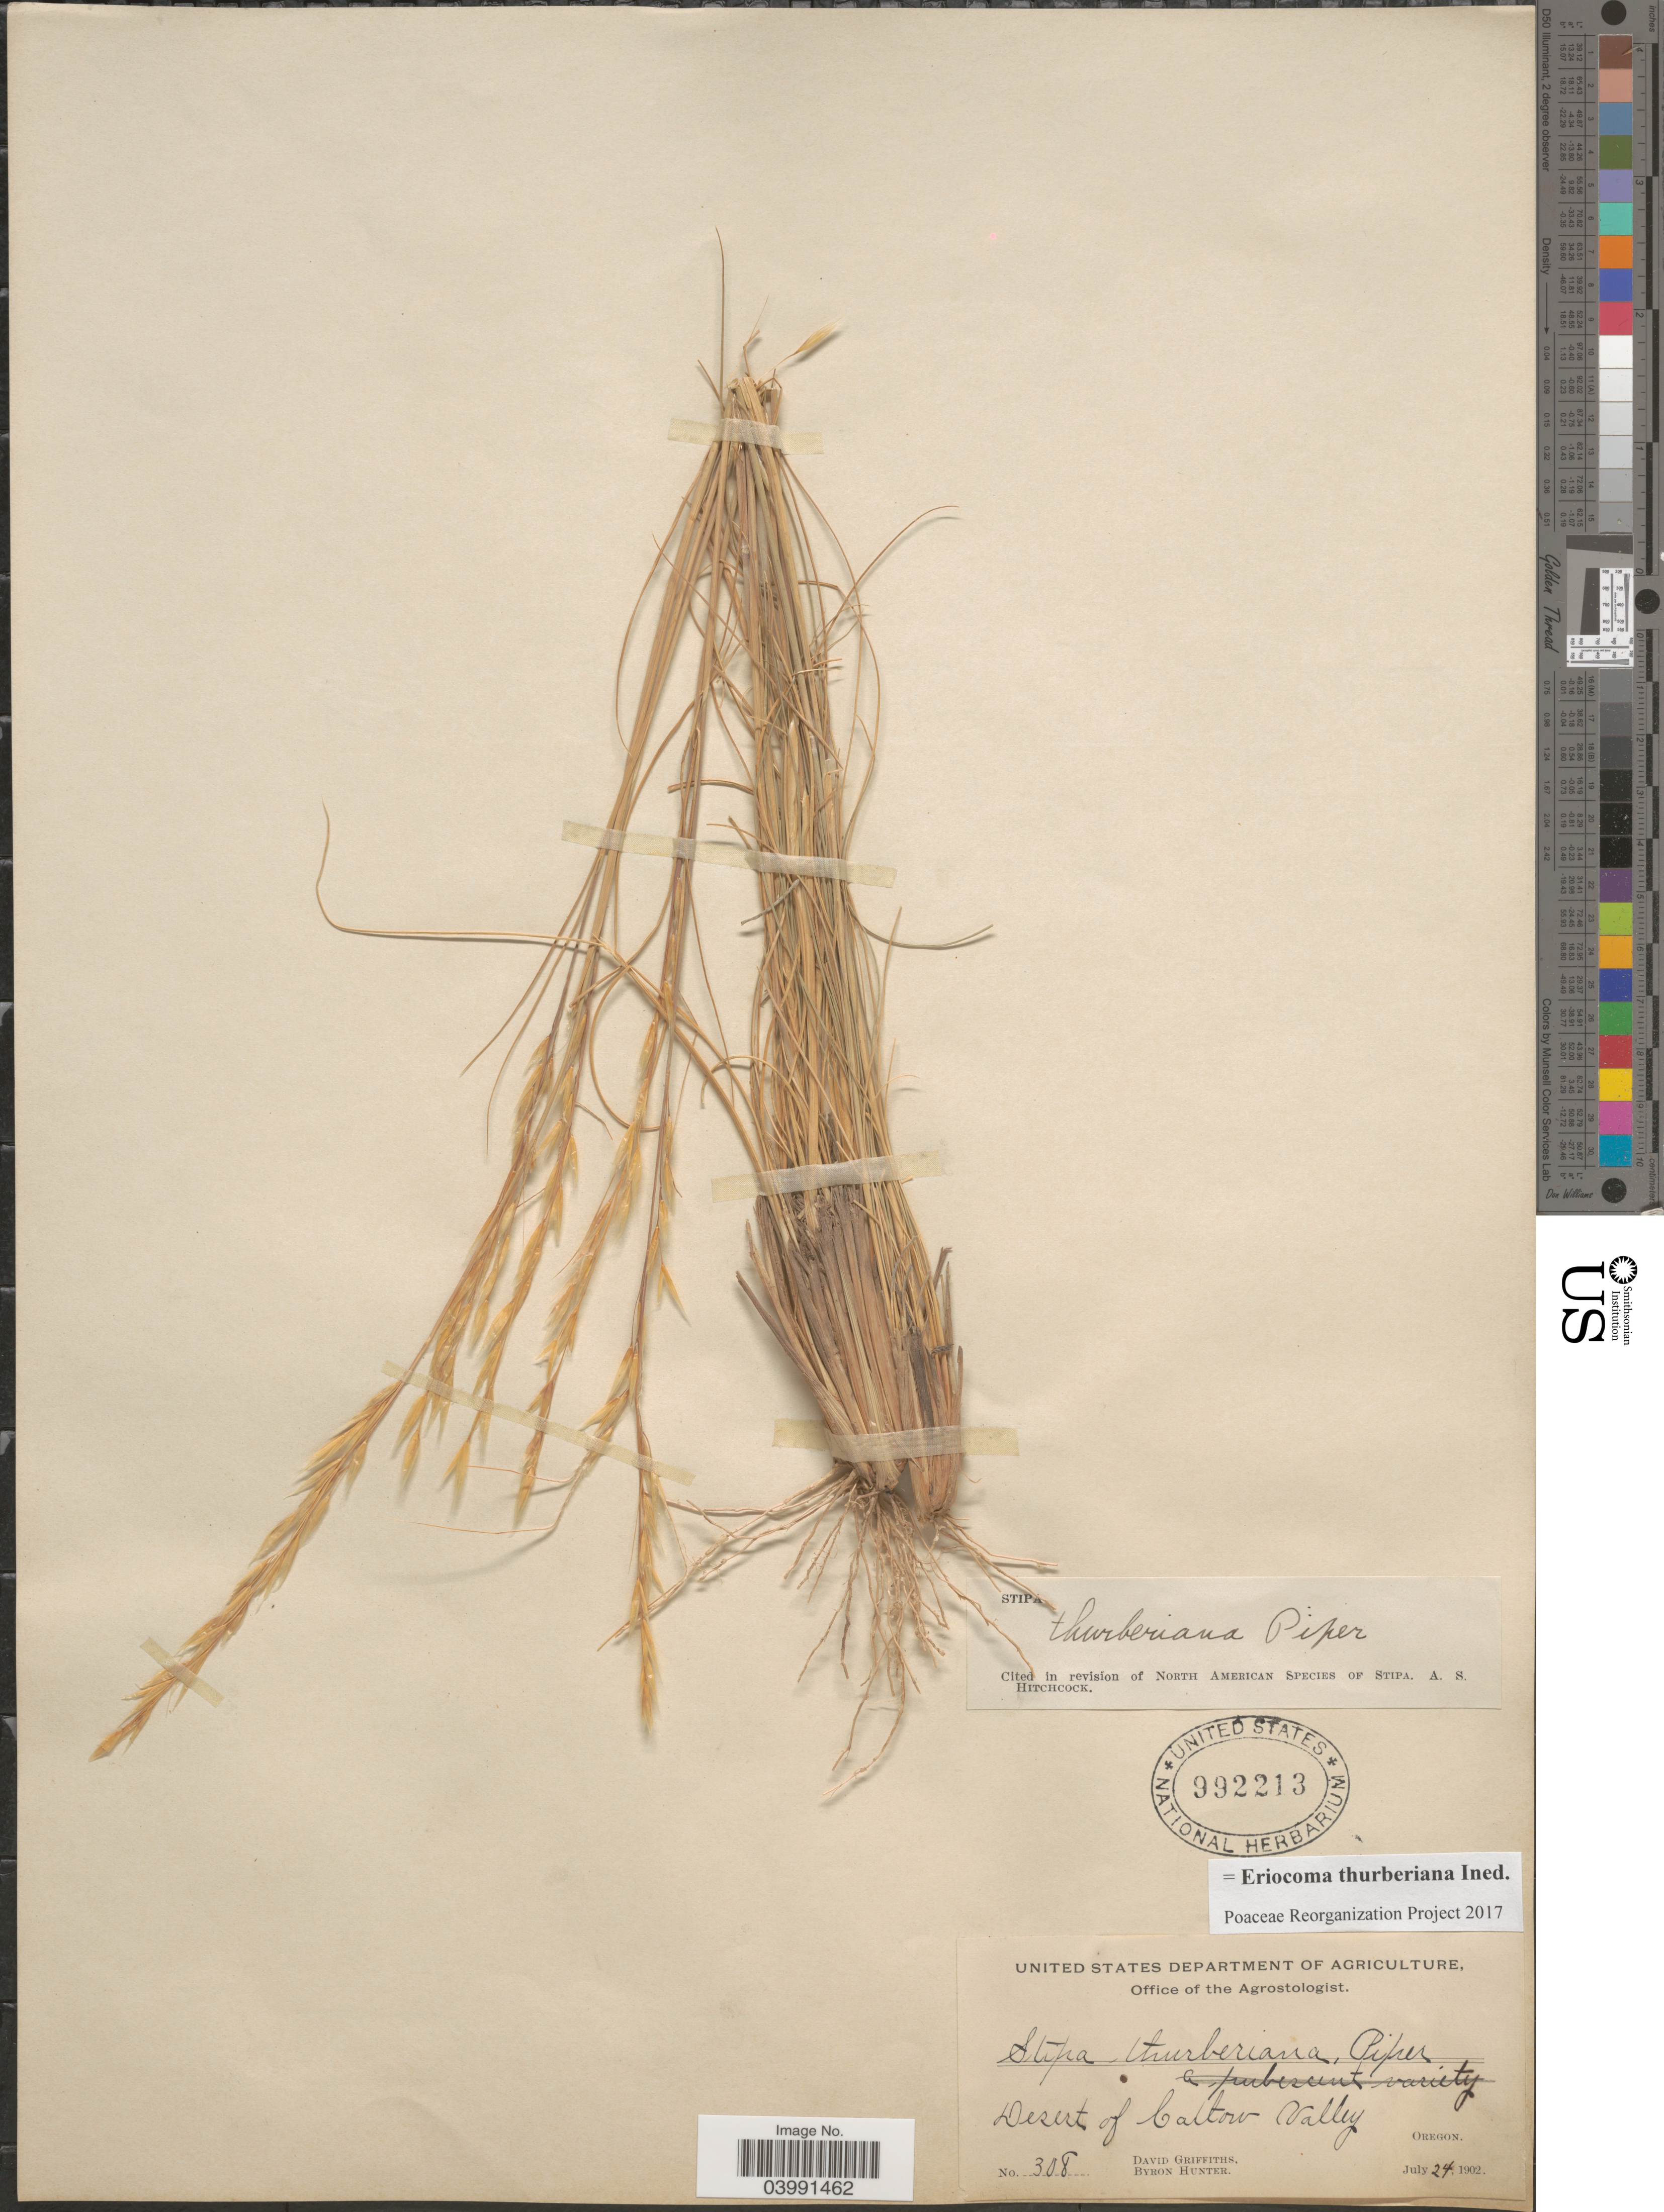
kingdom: Plantae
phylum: Tracheophyta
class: Liliopsida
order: Poales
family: Poaceae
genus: Eriocoma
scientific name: Eriocoma thurberiana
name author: (Piper) Romasch.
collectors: D. Griffiths & B. Hunter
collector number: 308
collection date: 1902-07-24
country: United States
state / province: Oregon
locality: Desert of Catlow Valley.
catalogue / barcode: US 992213